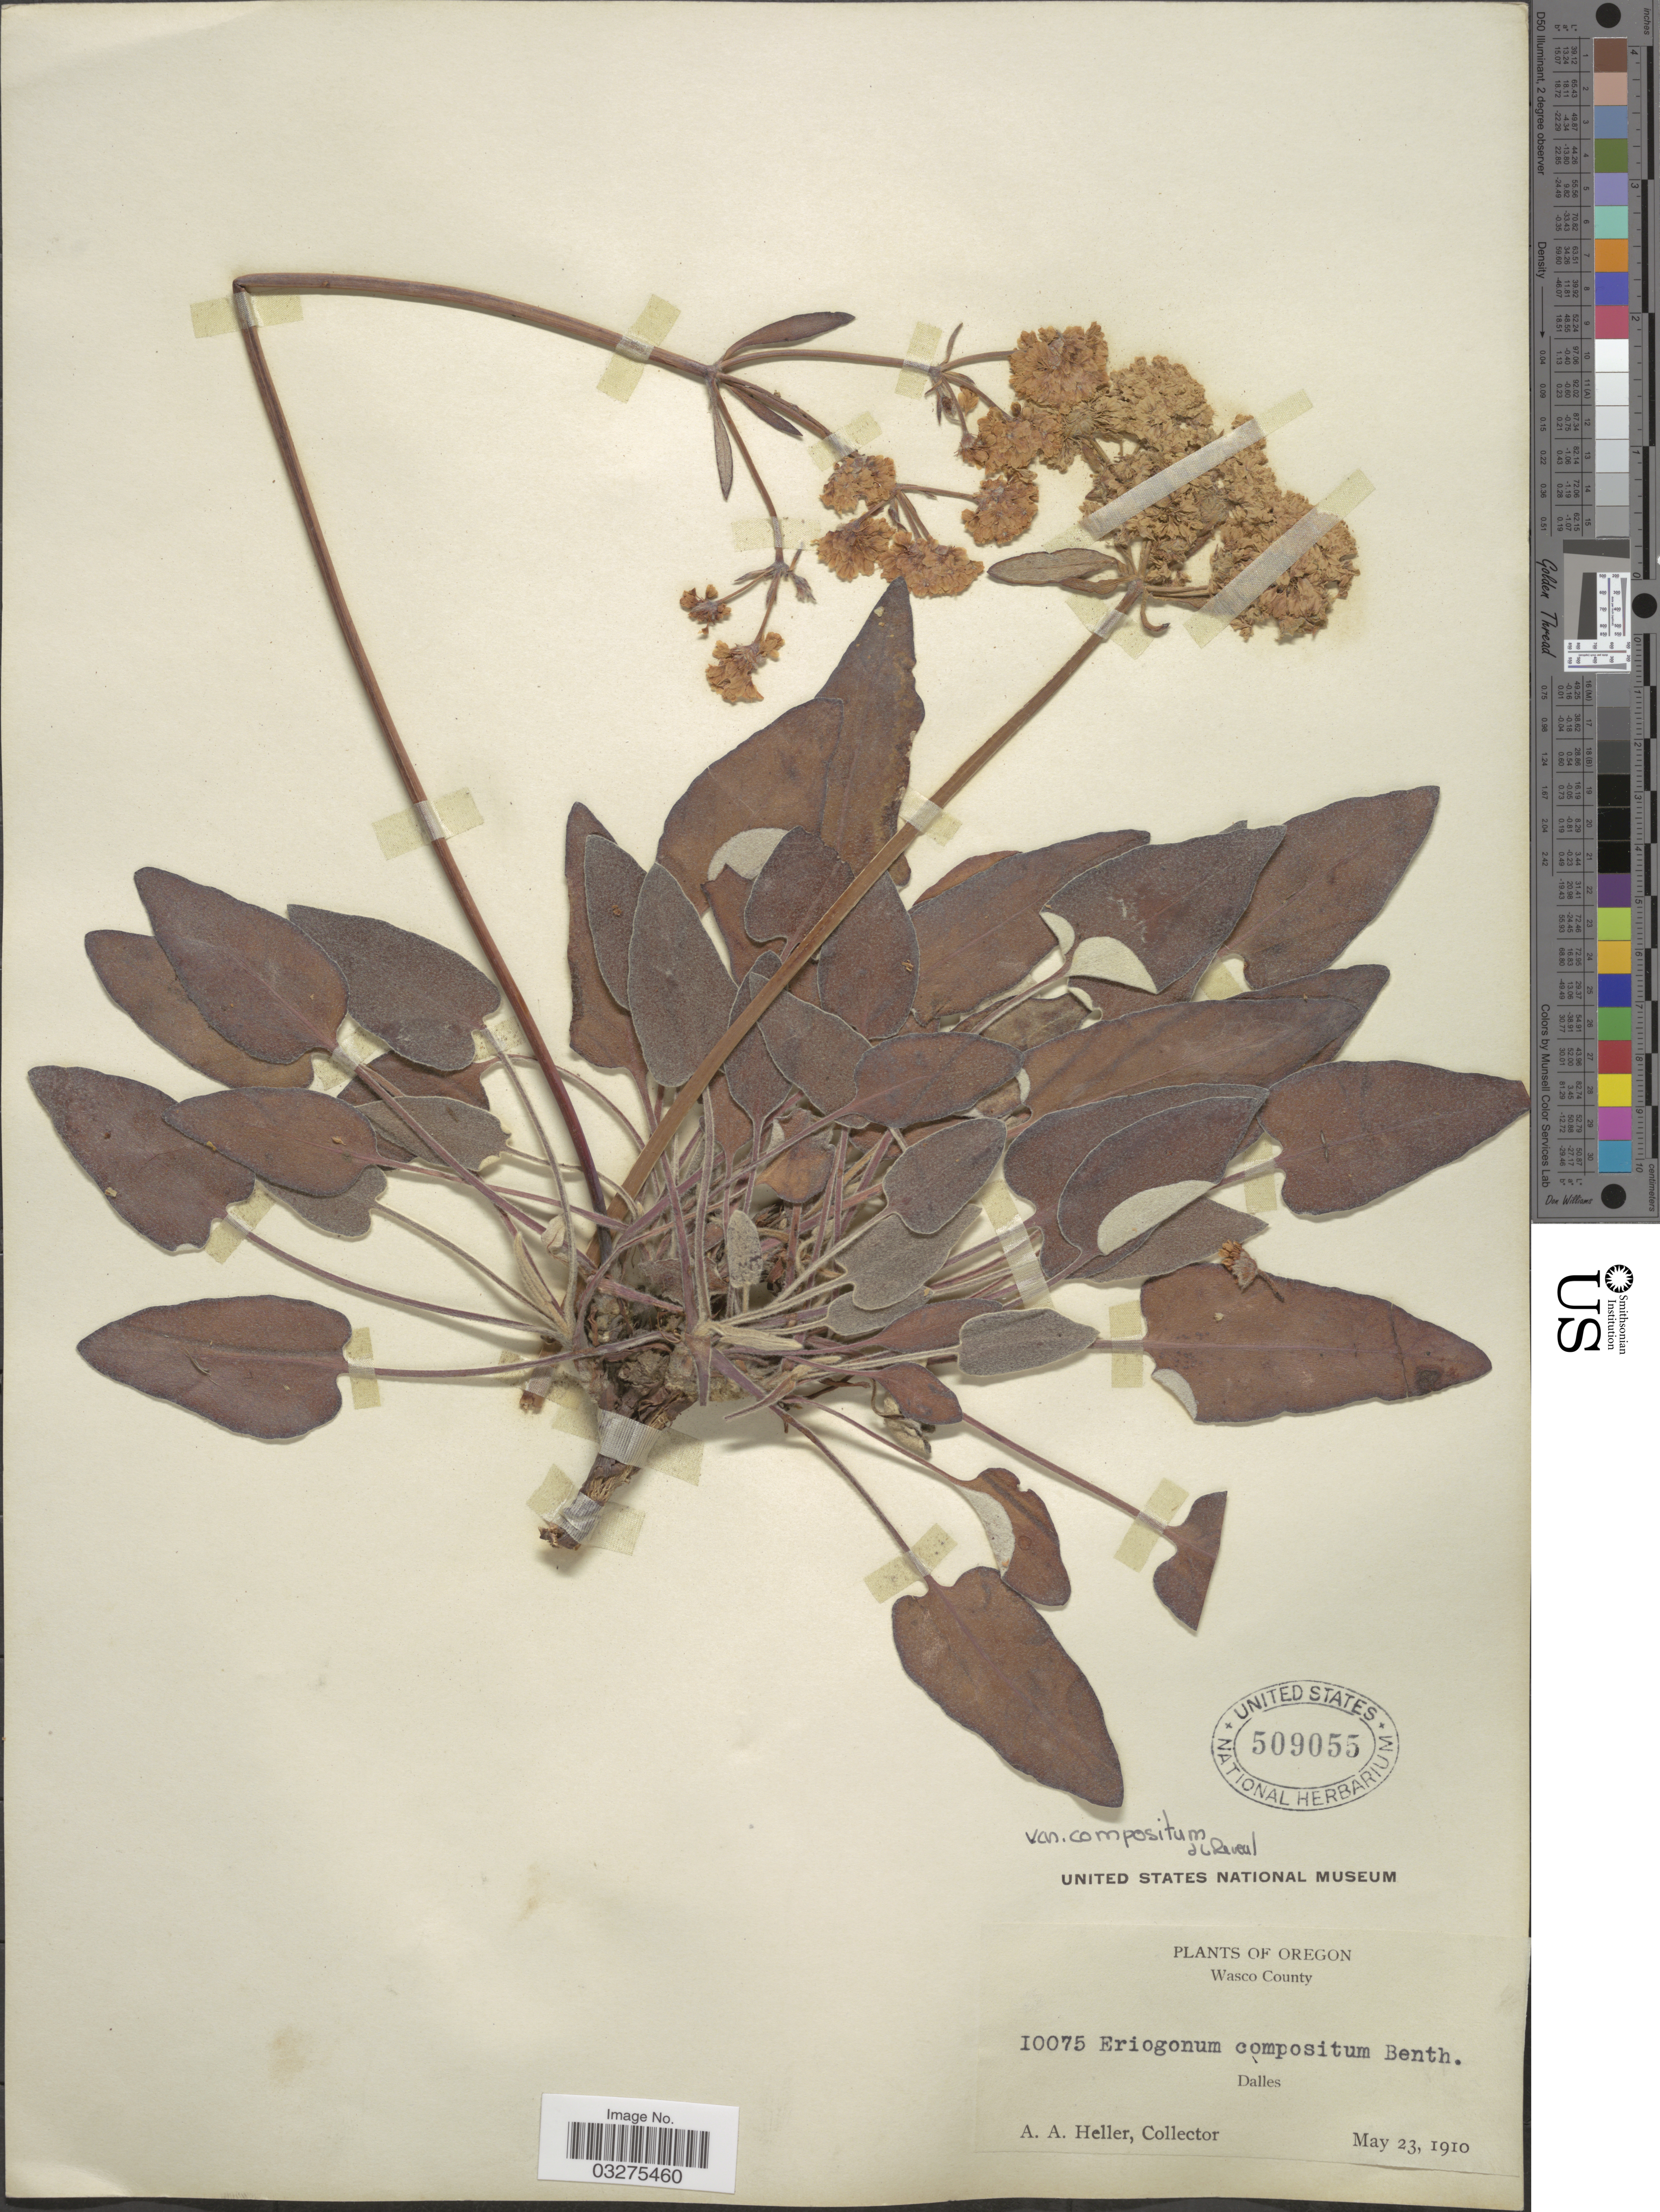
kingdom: Plantae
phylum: Tracheophyta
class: Magnoliopsida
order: Caryophyllales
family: Polygonaceae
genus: Eriogonum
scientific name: Eriogonum compositum var. compositum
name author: Douglas ex Benth.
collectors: A. A. Heller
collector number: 10075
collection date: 1910-05-23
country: United States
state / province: Oregon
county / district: Wasco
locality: Wasco County. Dalles.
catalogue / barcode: US 509055